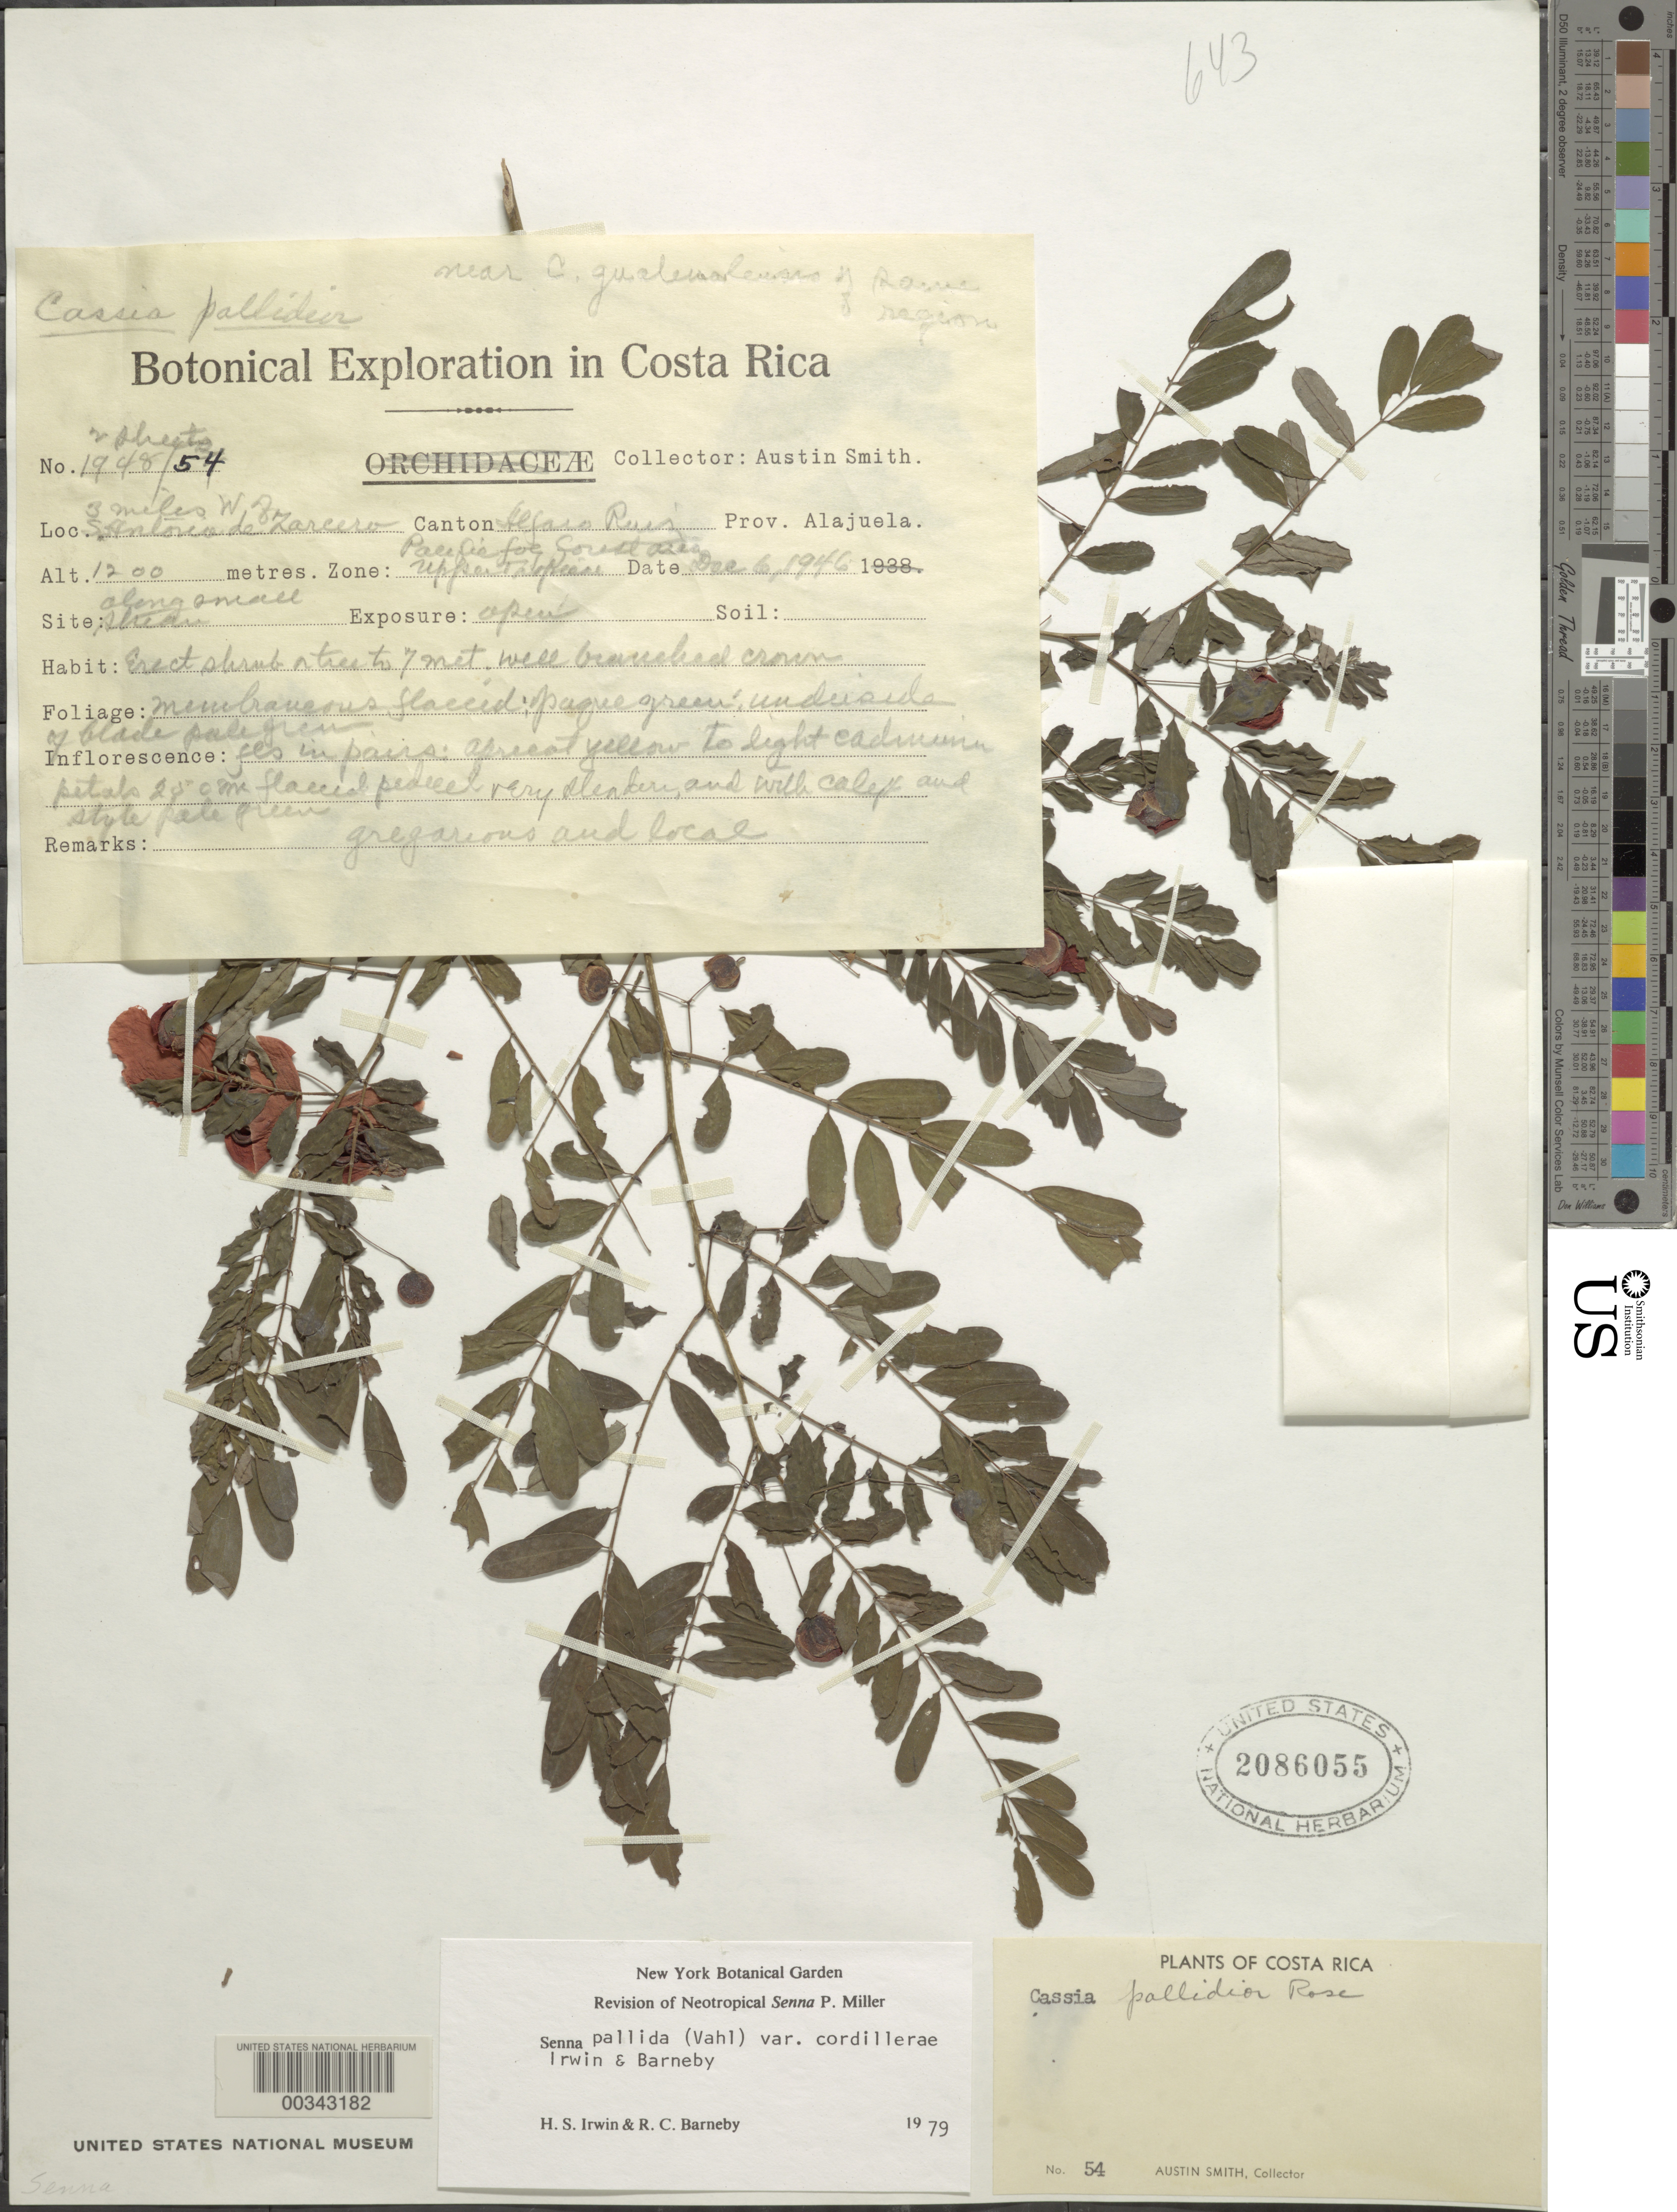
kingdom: Plantae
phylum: Tracheophyta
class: Magnoliopsida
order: Fabales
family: Fabaceae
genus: Senna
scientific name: Senna pallida var. cordillerae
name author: H.S. Irwin & Barneby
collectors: Aust P. Smith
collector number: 54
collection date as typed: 06 Dec 1946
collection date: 1946-12-06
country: Costa Rica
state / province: Alajuela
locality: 3 mi W of San Antonio de Zarcero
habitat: Along small stream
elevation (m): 1200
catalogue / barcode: US 2086055